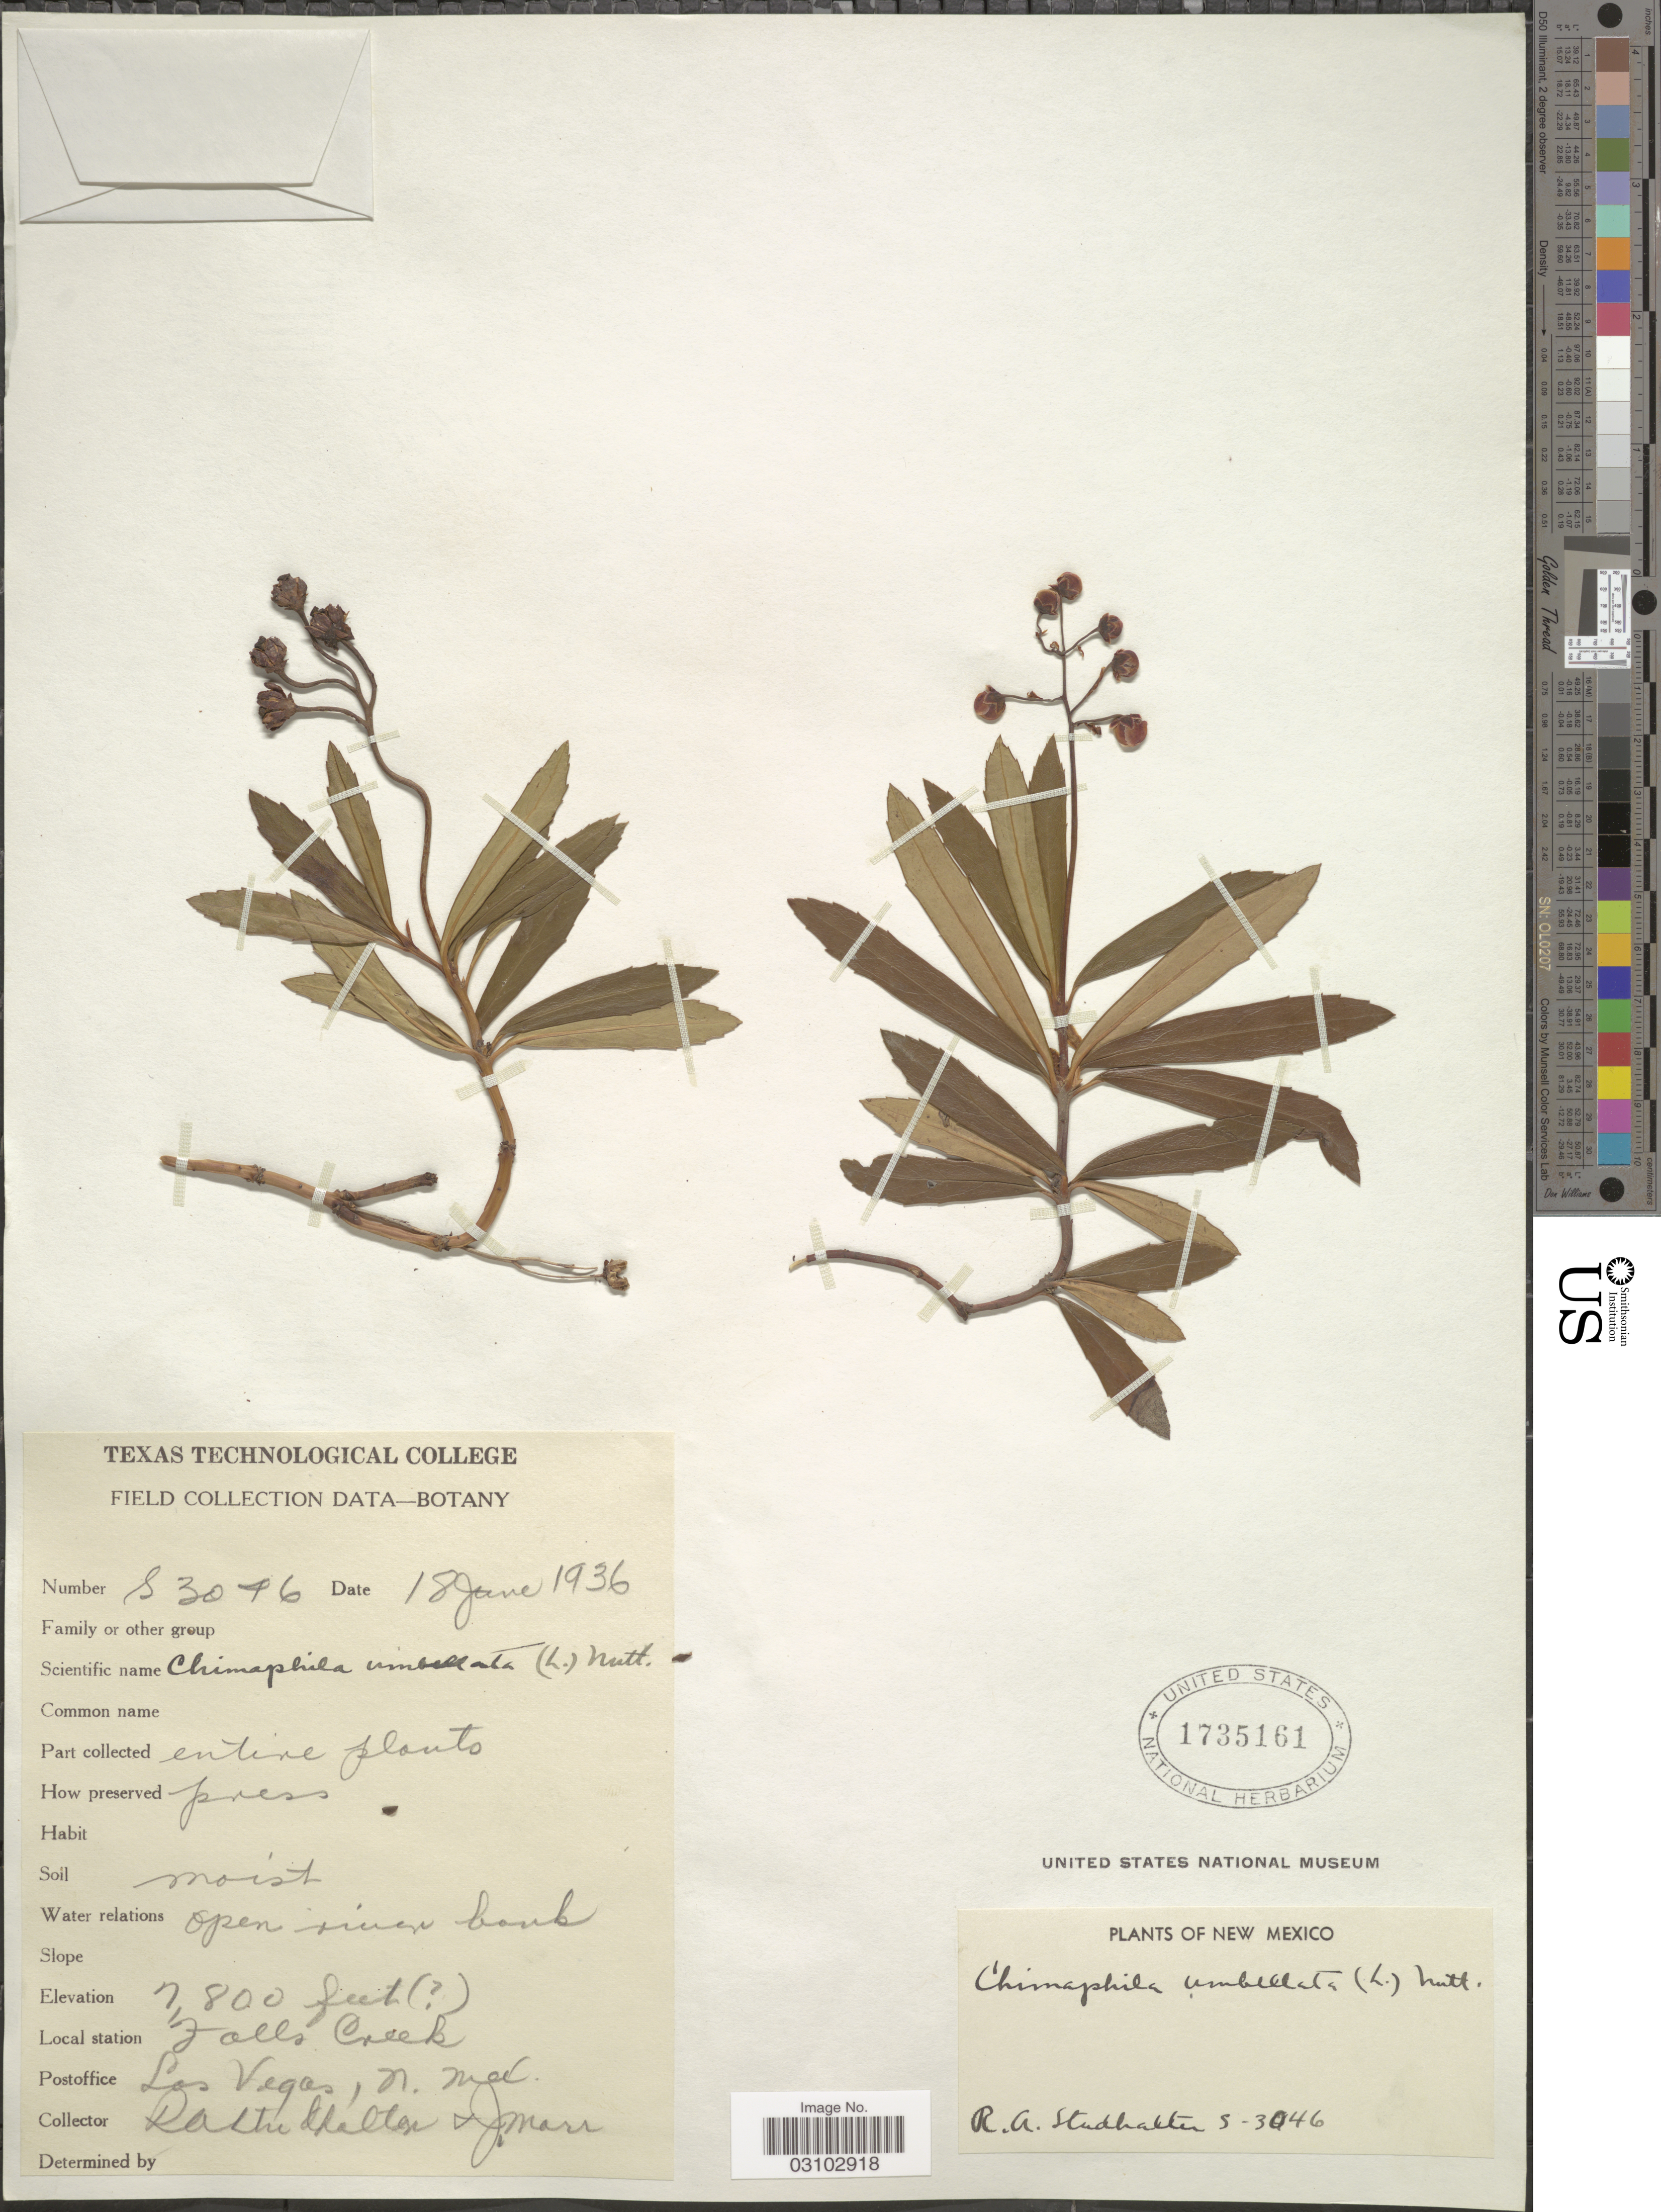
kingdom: Plantae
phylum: Tracheophyta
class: Magnoliopsida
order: Ericales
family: Ericaceae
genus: Chimaphila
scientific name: Chimaphila umbellata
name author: (L.) W.P.C. Barton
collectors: R. Studhalter & J. Marr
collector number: S 3046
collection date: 1936-06-18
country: United States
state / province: New Mexico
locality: Falls Creek. Las Vaegas.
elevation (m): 2377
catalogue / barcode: US 1735161